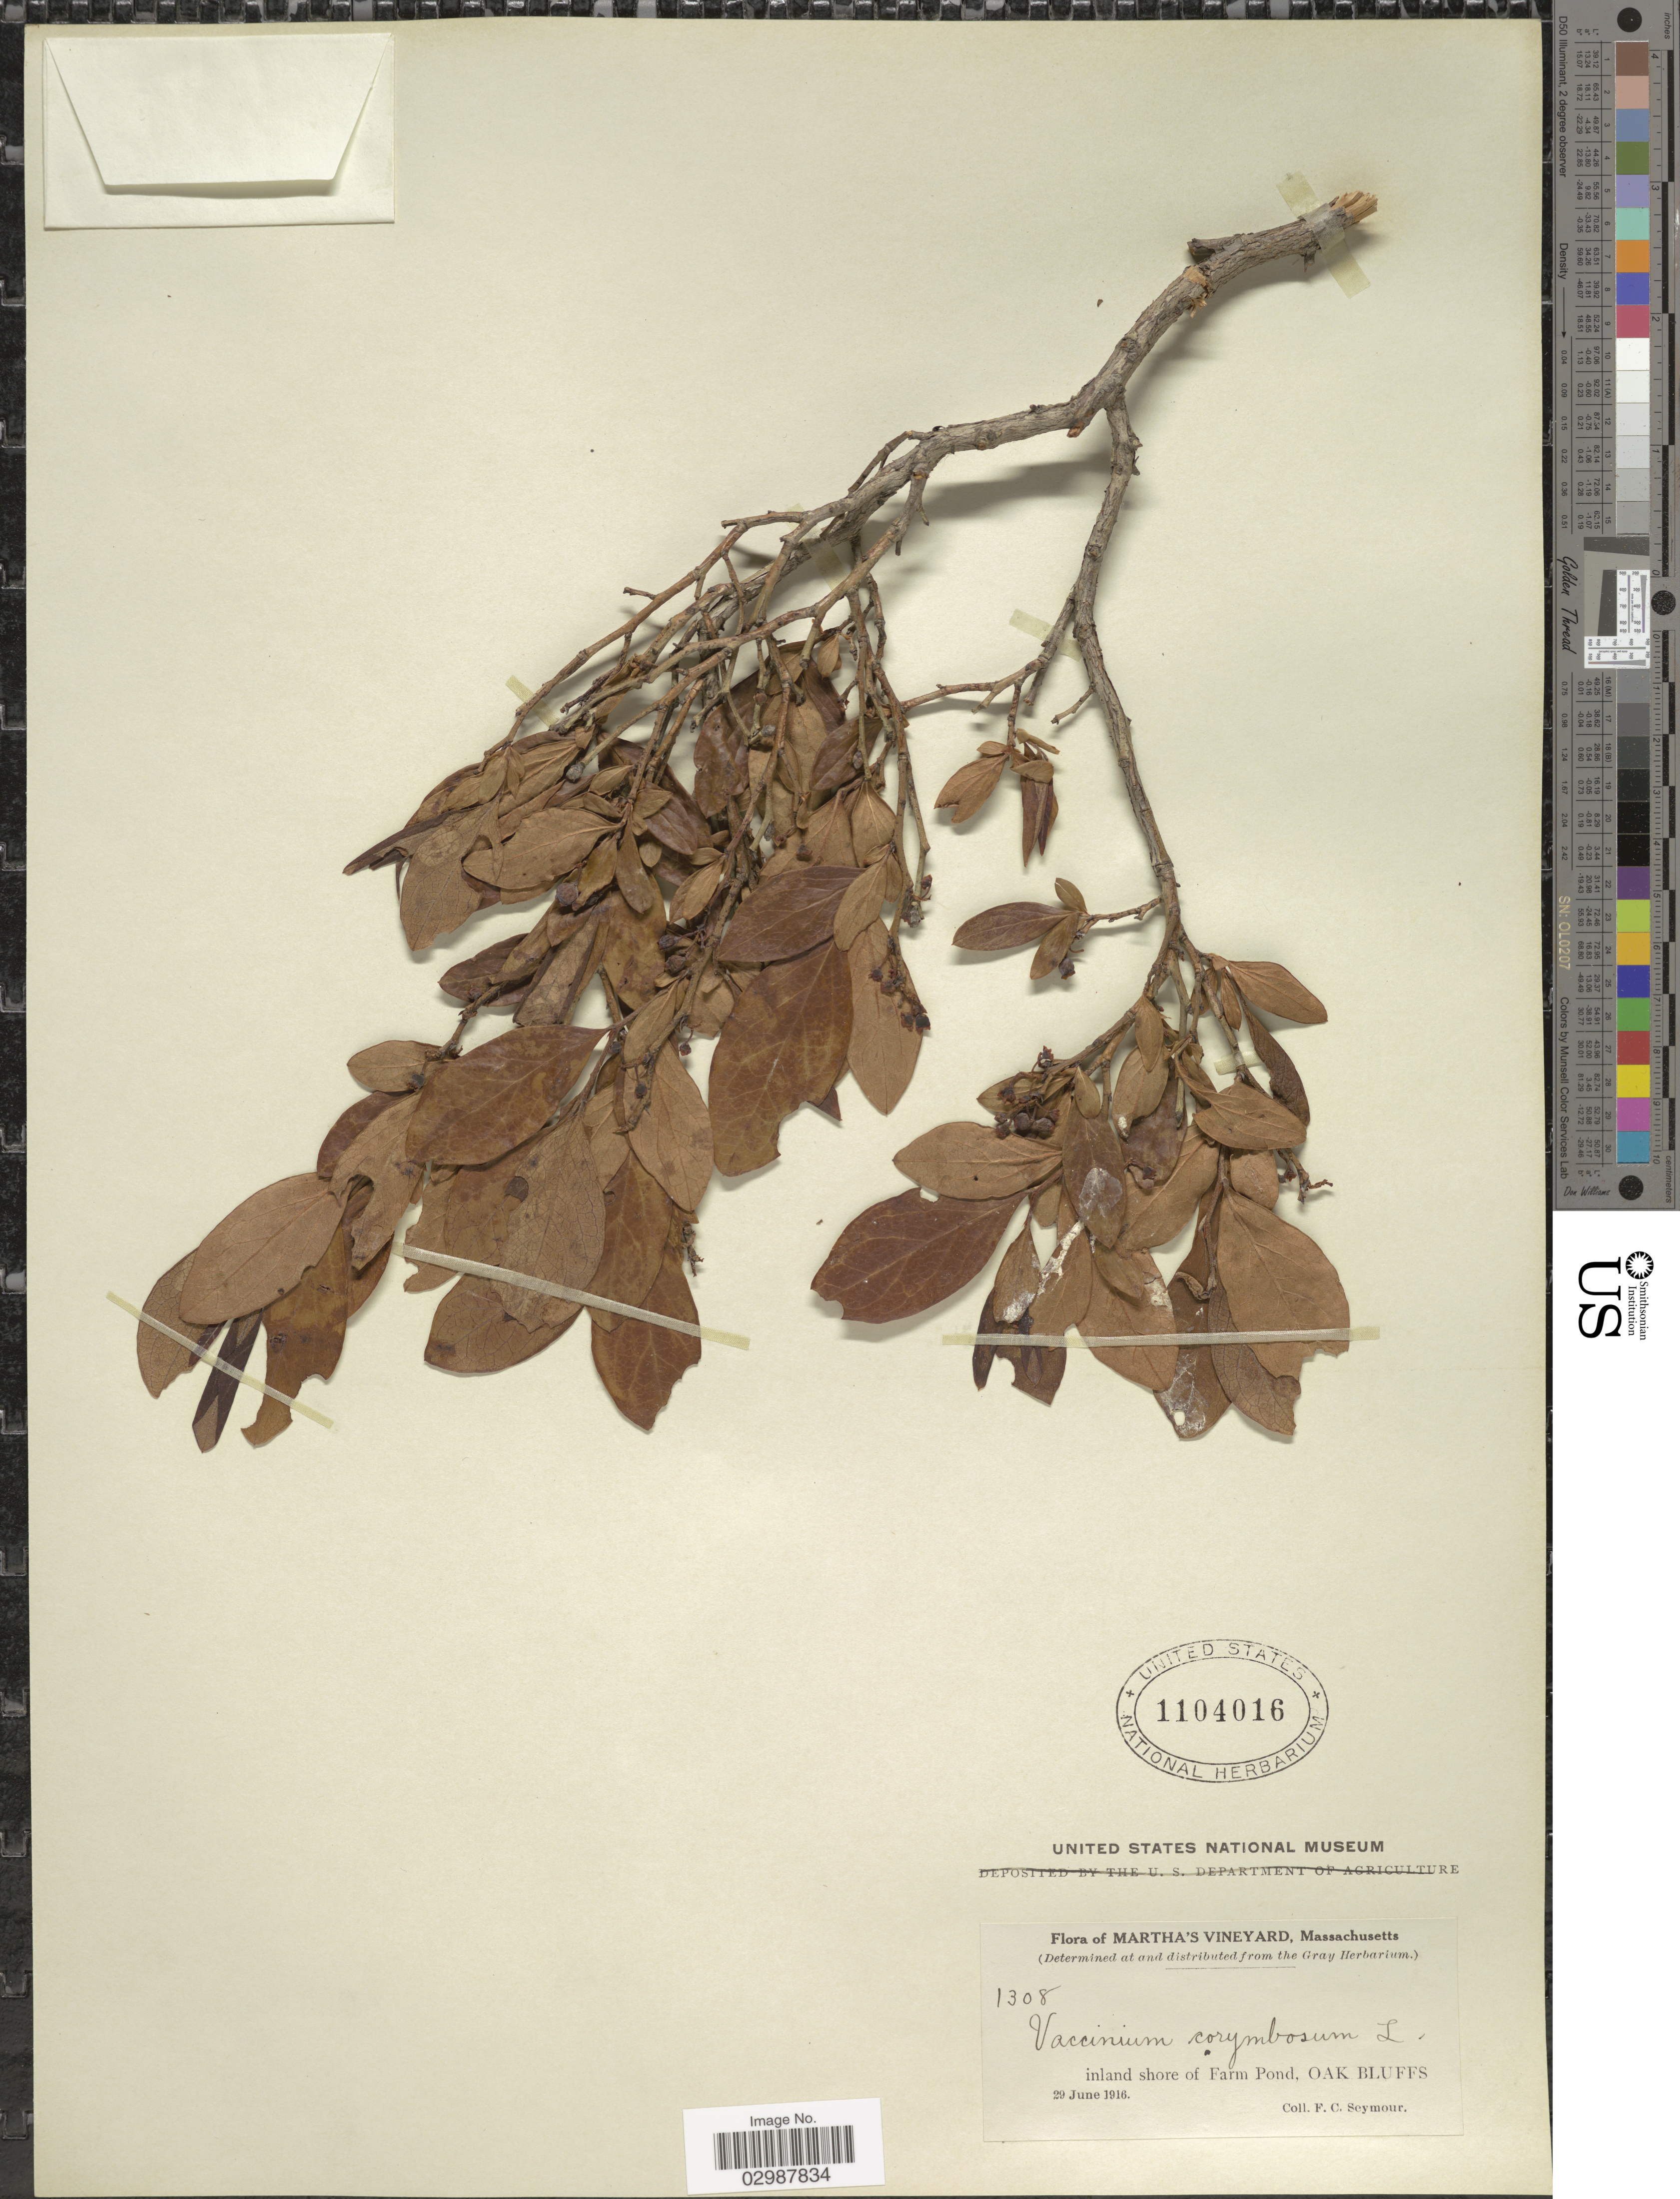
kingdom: Plantae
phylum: Tracheophyta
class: Magnoliopsida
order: Ericales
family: Ericaceae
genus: Vaccinium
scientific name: Vaccinium corymbosum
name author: L.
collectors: F. C. Seymour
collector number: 1308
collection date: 1916-06-29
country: United States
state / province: Massachusetts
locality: Martha's Vineyard. inland shore of Farm Pond, Oak Bluffs.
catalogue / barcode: US 1104016